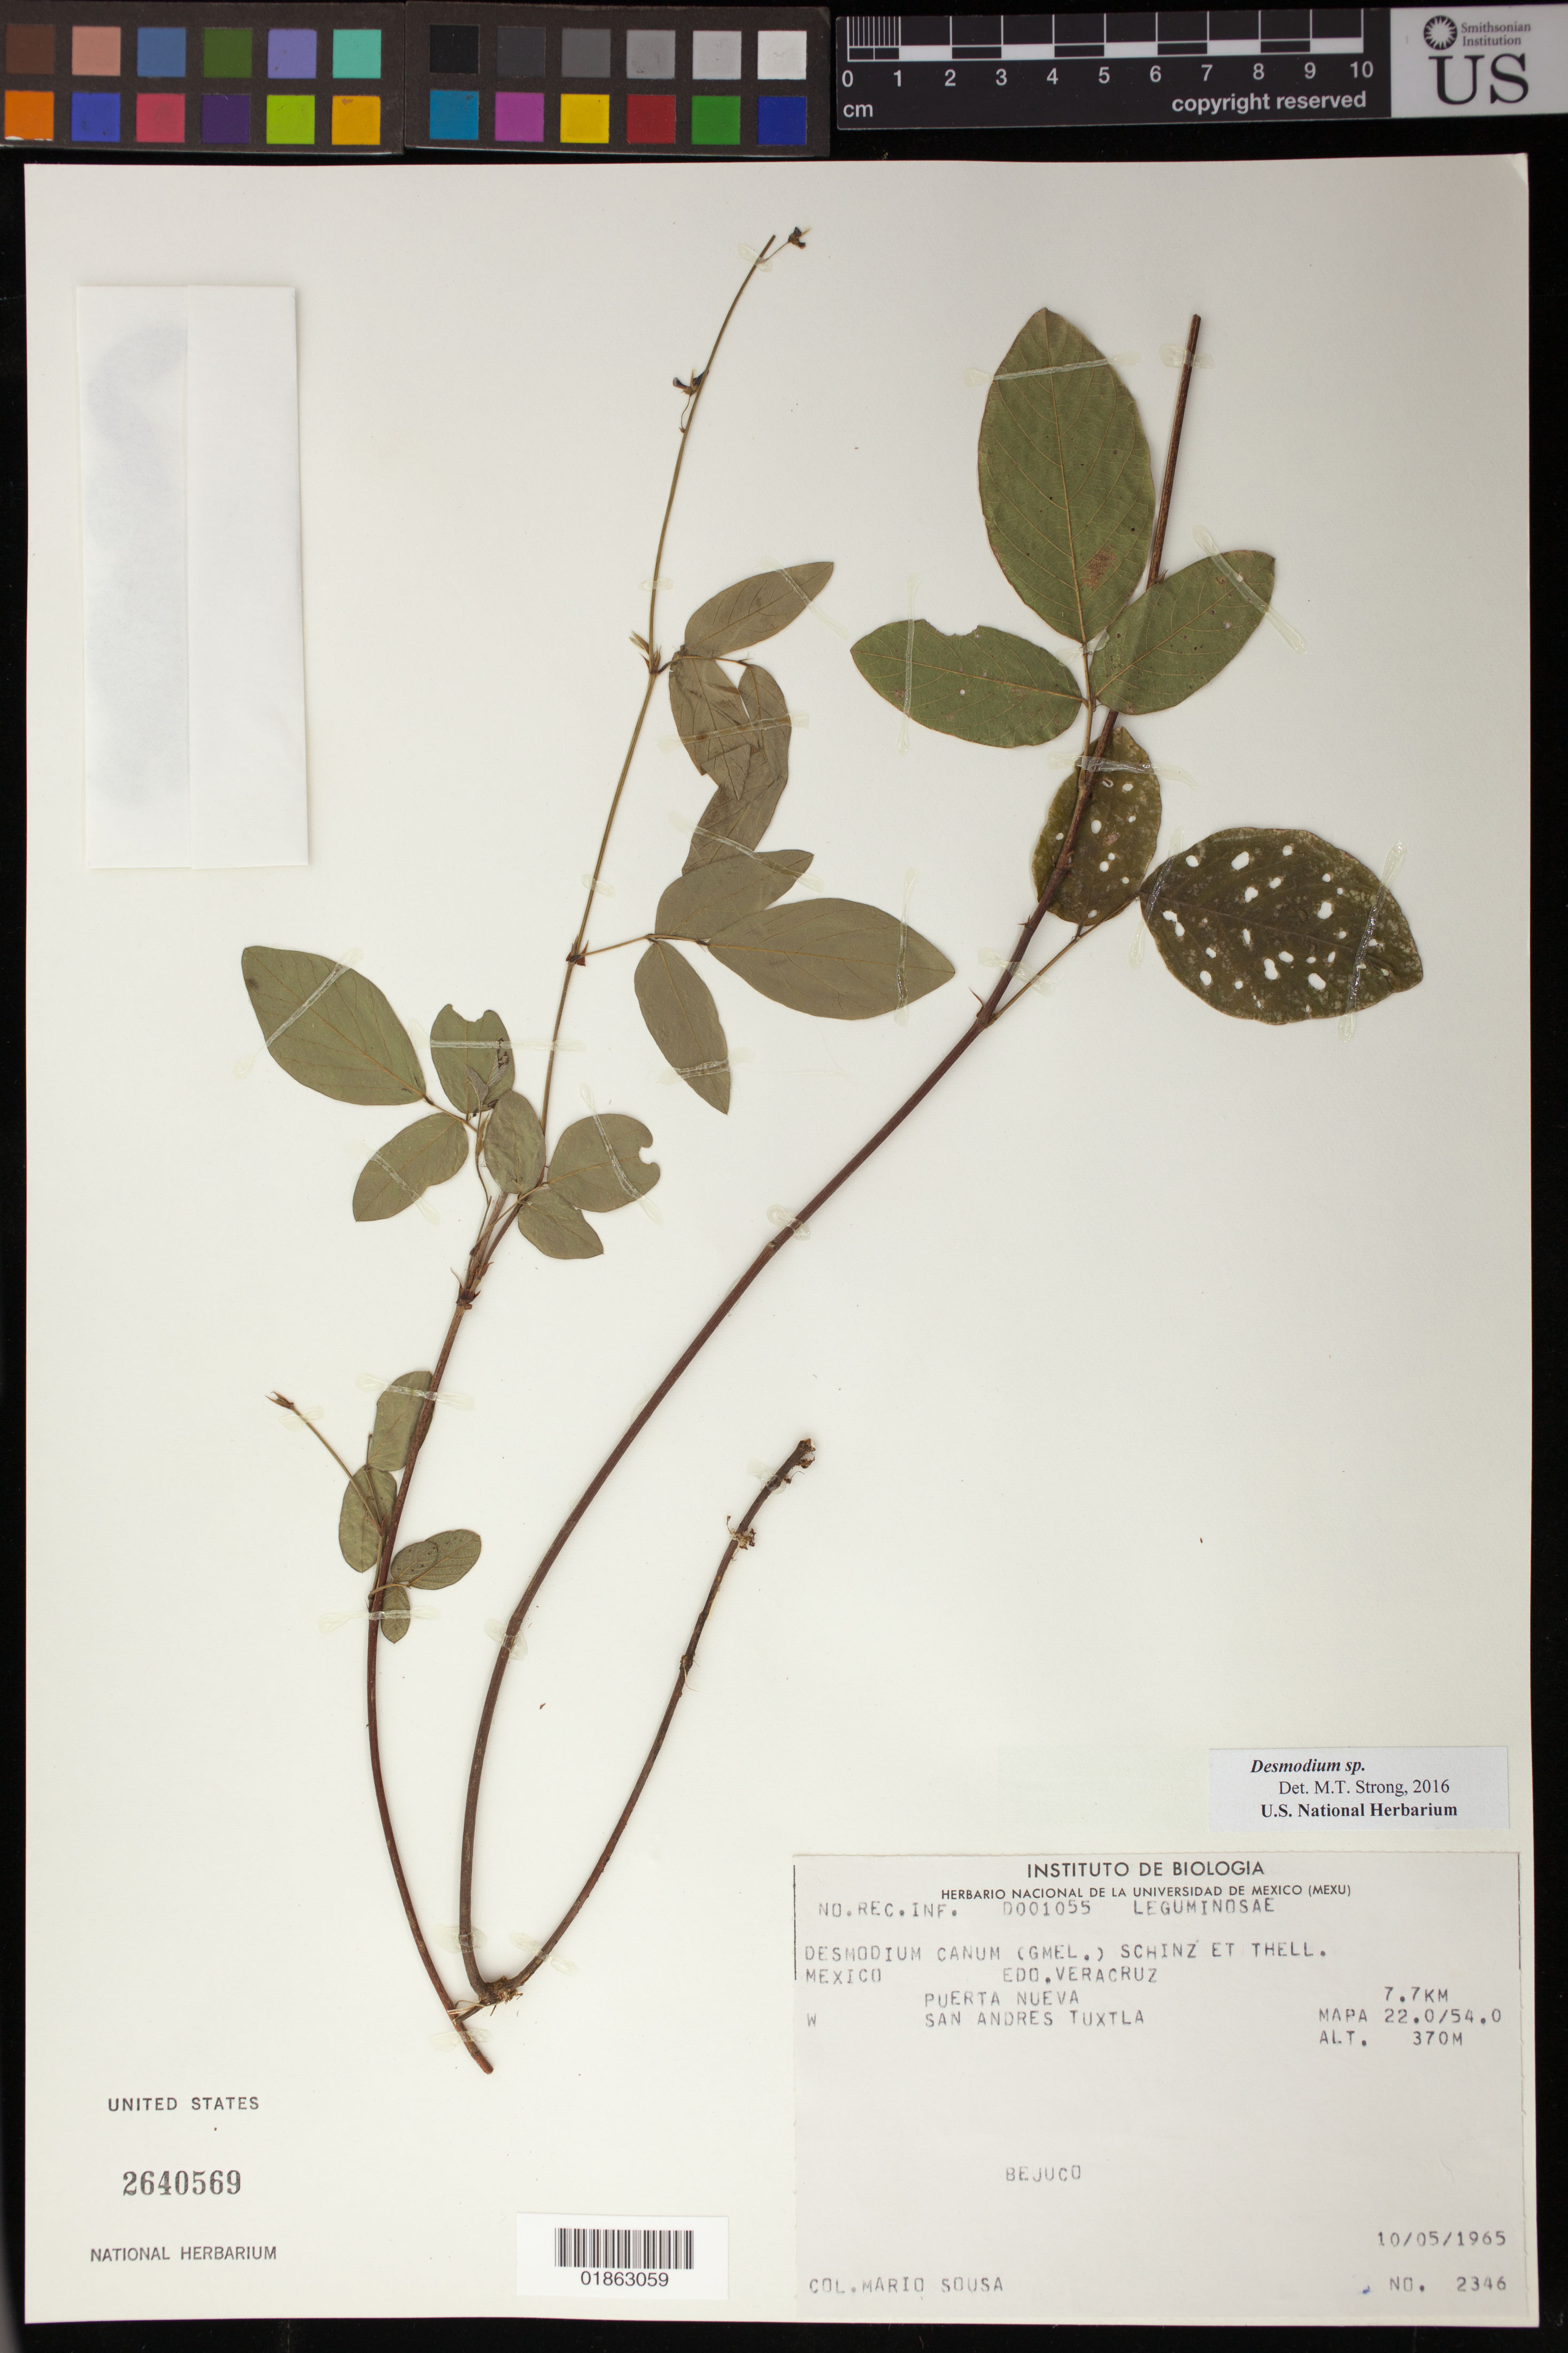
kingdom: Plantae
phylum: Tracheophyta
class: Magnoliopsida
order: Fabales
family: Fabaceae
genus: Desmodium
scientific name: Desmodium sp.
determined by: Strong, Mark T., (BOT), Smithsonian Institution - National Museum of Natural History (UNITED STATES)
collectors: M. Sousa S.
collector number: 2346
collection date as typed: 10/05/1965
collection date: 1965-05-10 or 1965-10-05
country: Mexico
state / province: Veracruz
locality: Puerta Nueva, San Andres, Tuxtla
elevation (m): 370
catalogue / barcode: US 2640569